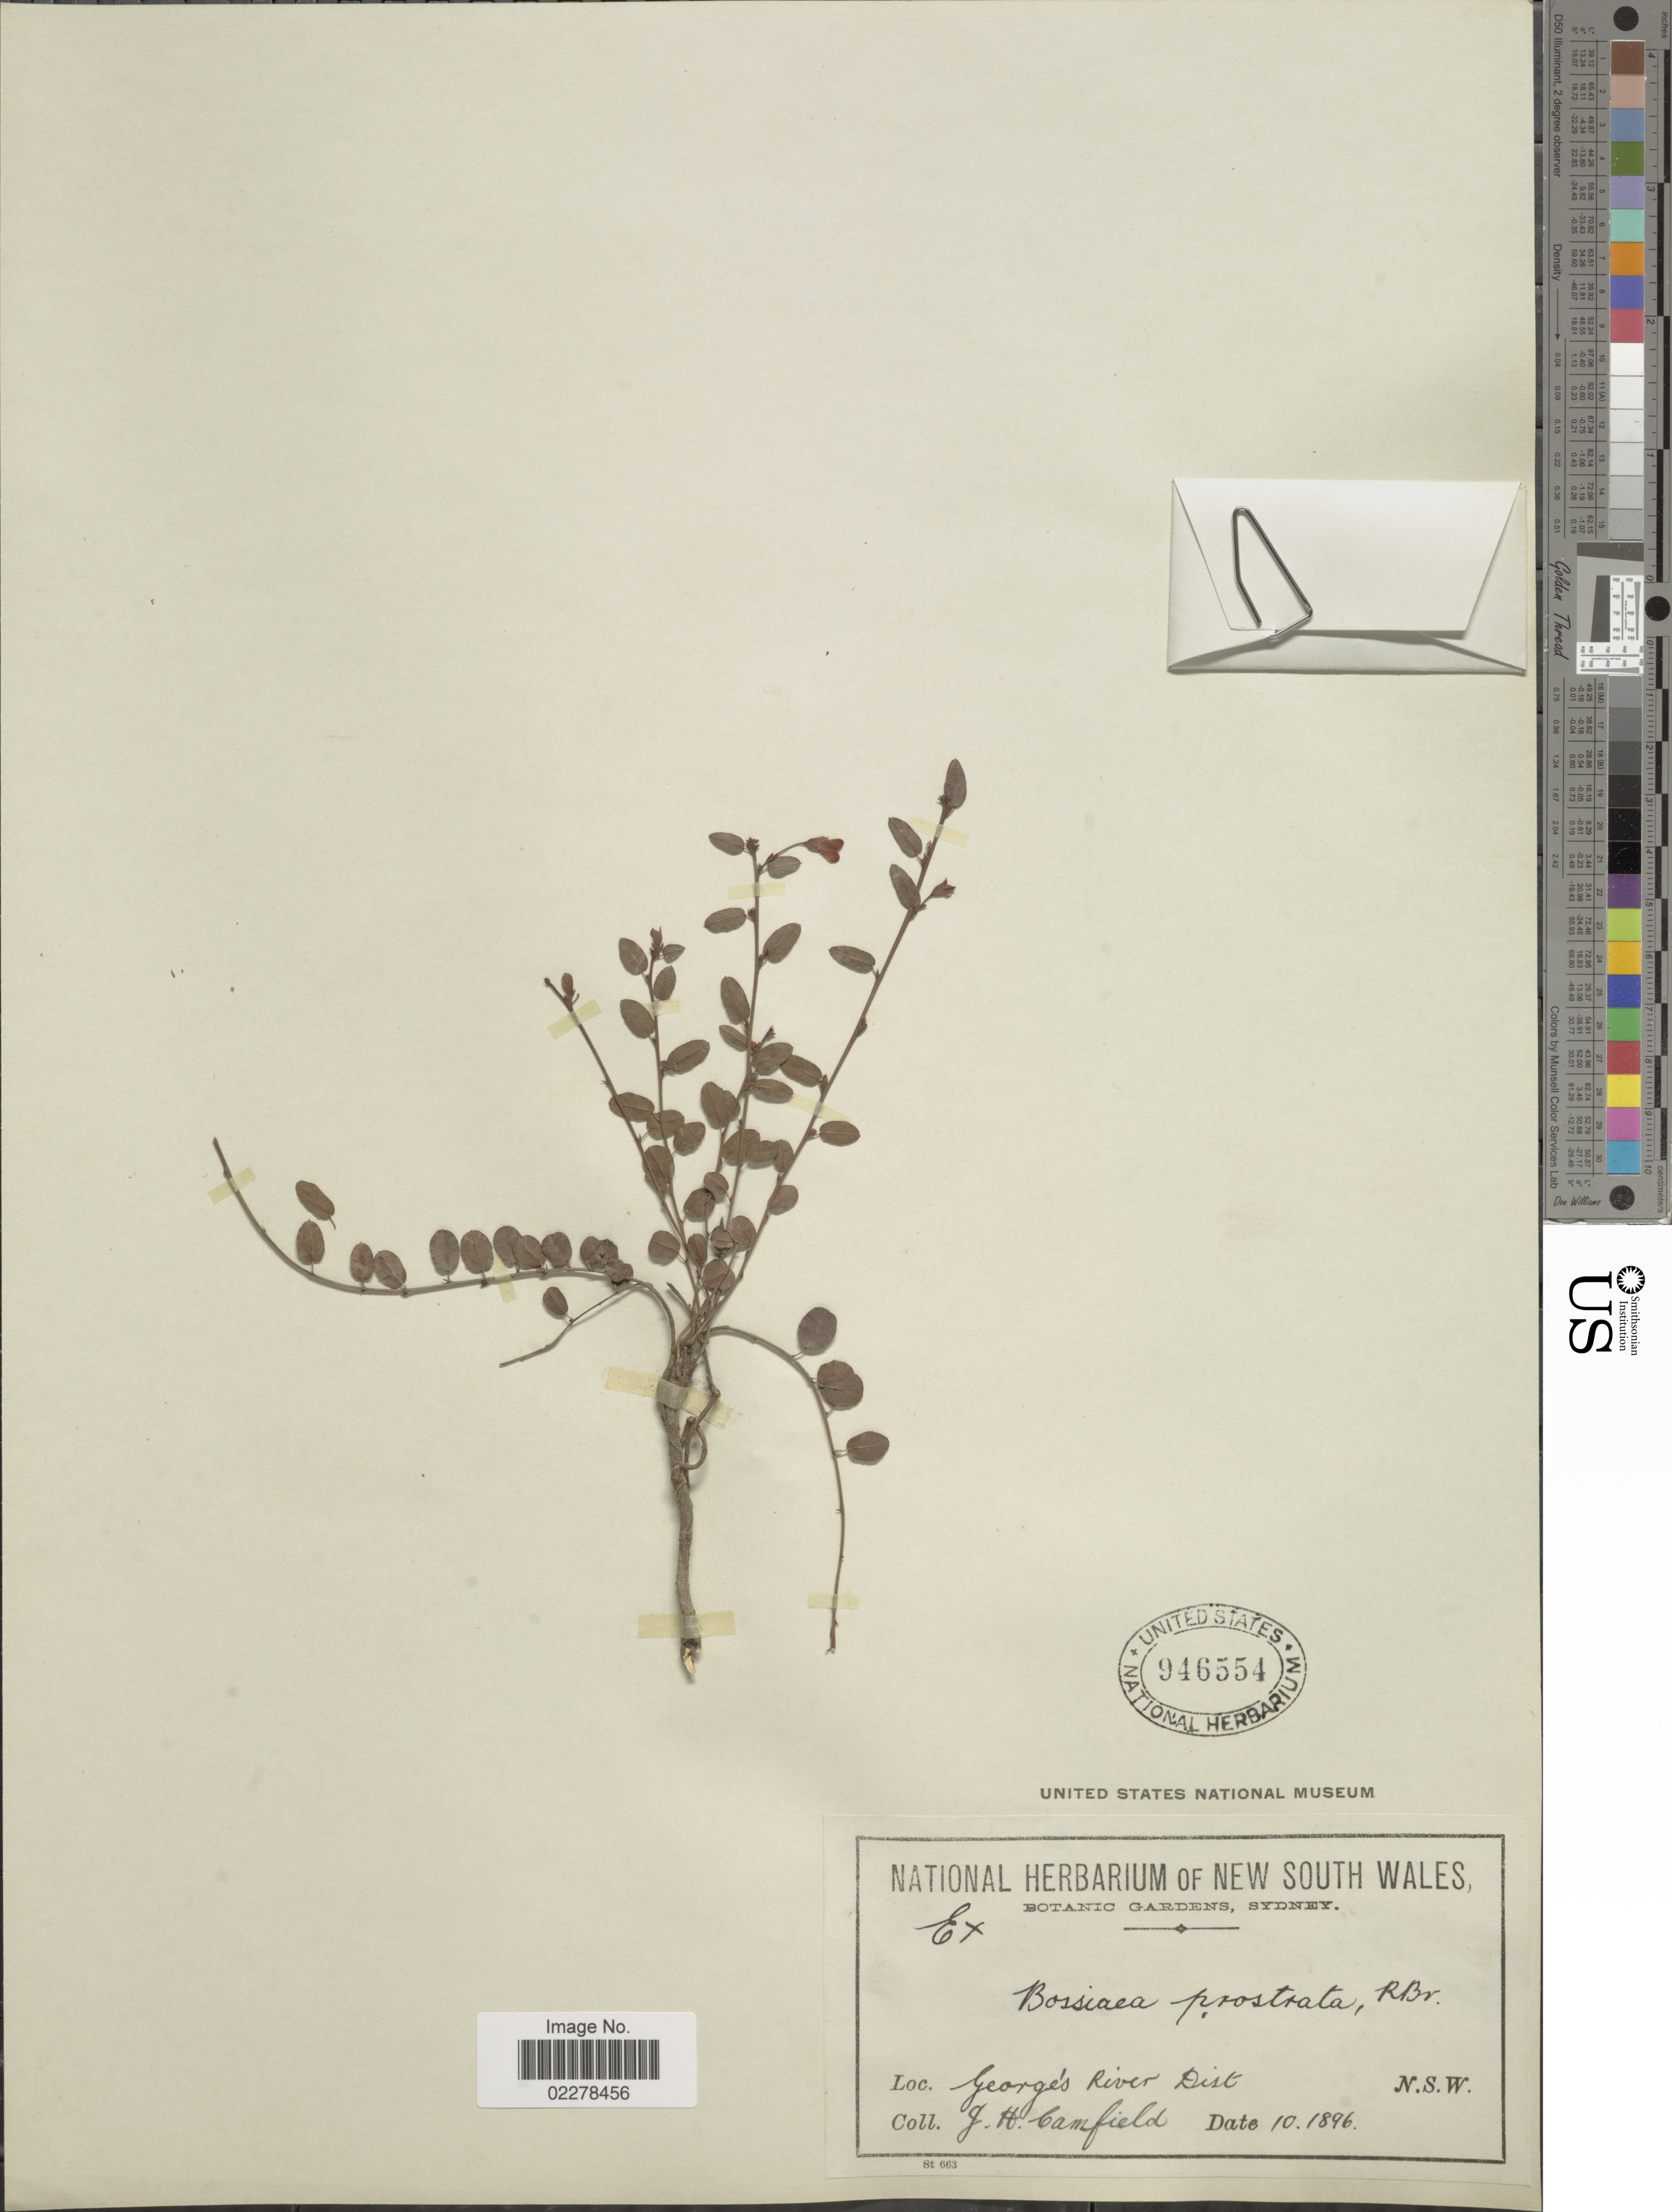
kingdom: Plantae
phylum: Tracheophyta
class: Magnoliopsida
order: Fabales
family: Fabaceae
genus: Bossiaea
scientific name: Bossiaea prostrata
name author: R. Br.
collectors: J. Camfield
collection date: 1896-10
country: Australia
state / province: New South Wales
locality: George's River Dist. N.S.W.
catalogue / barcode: US 946554